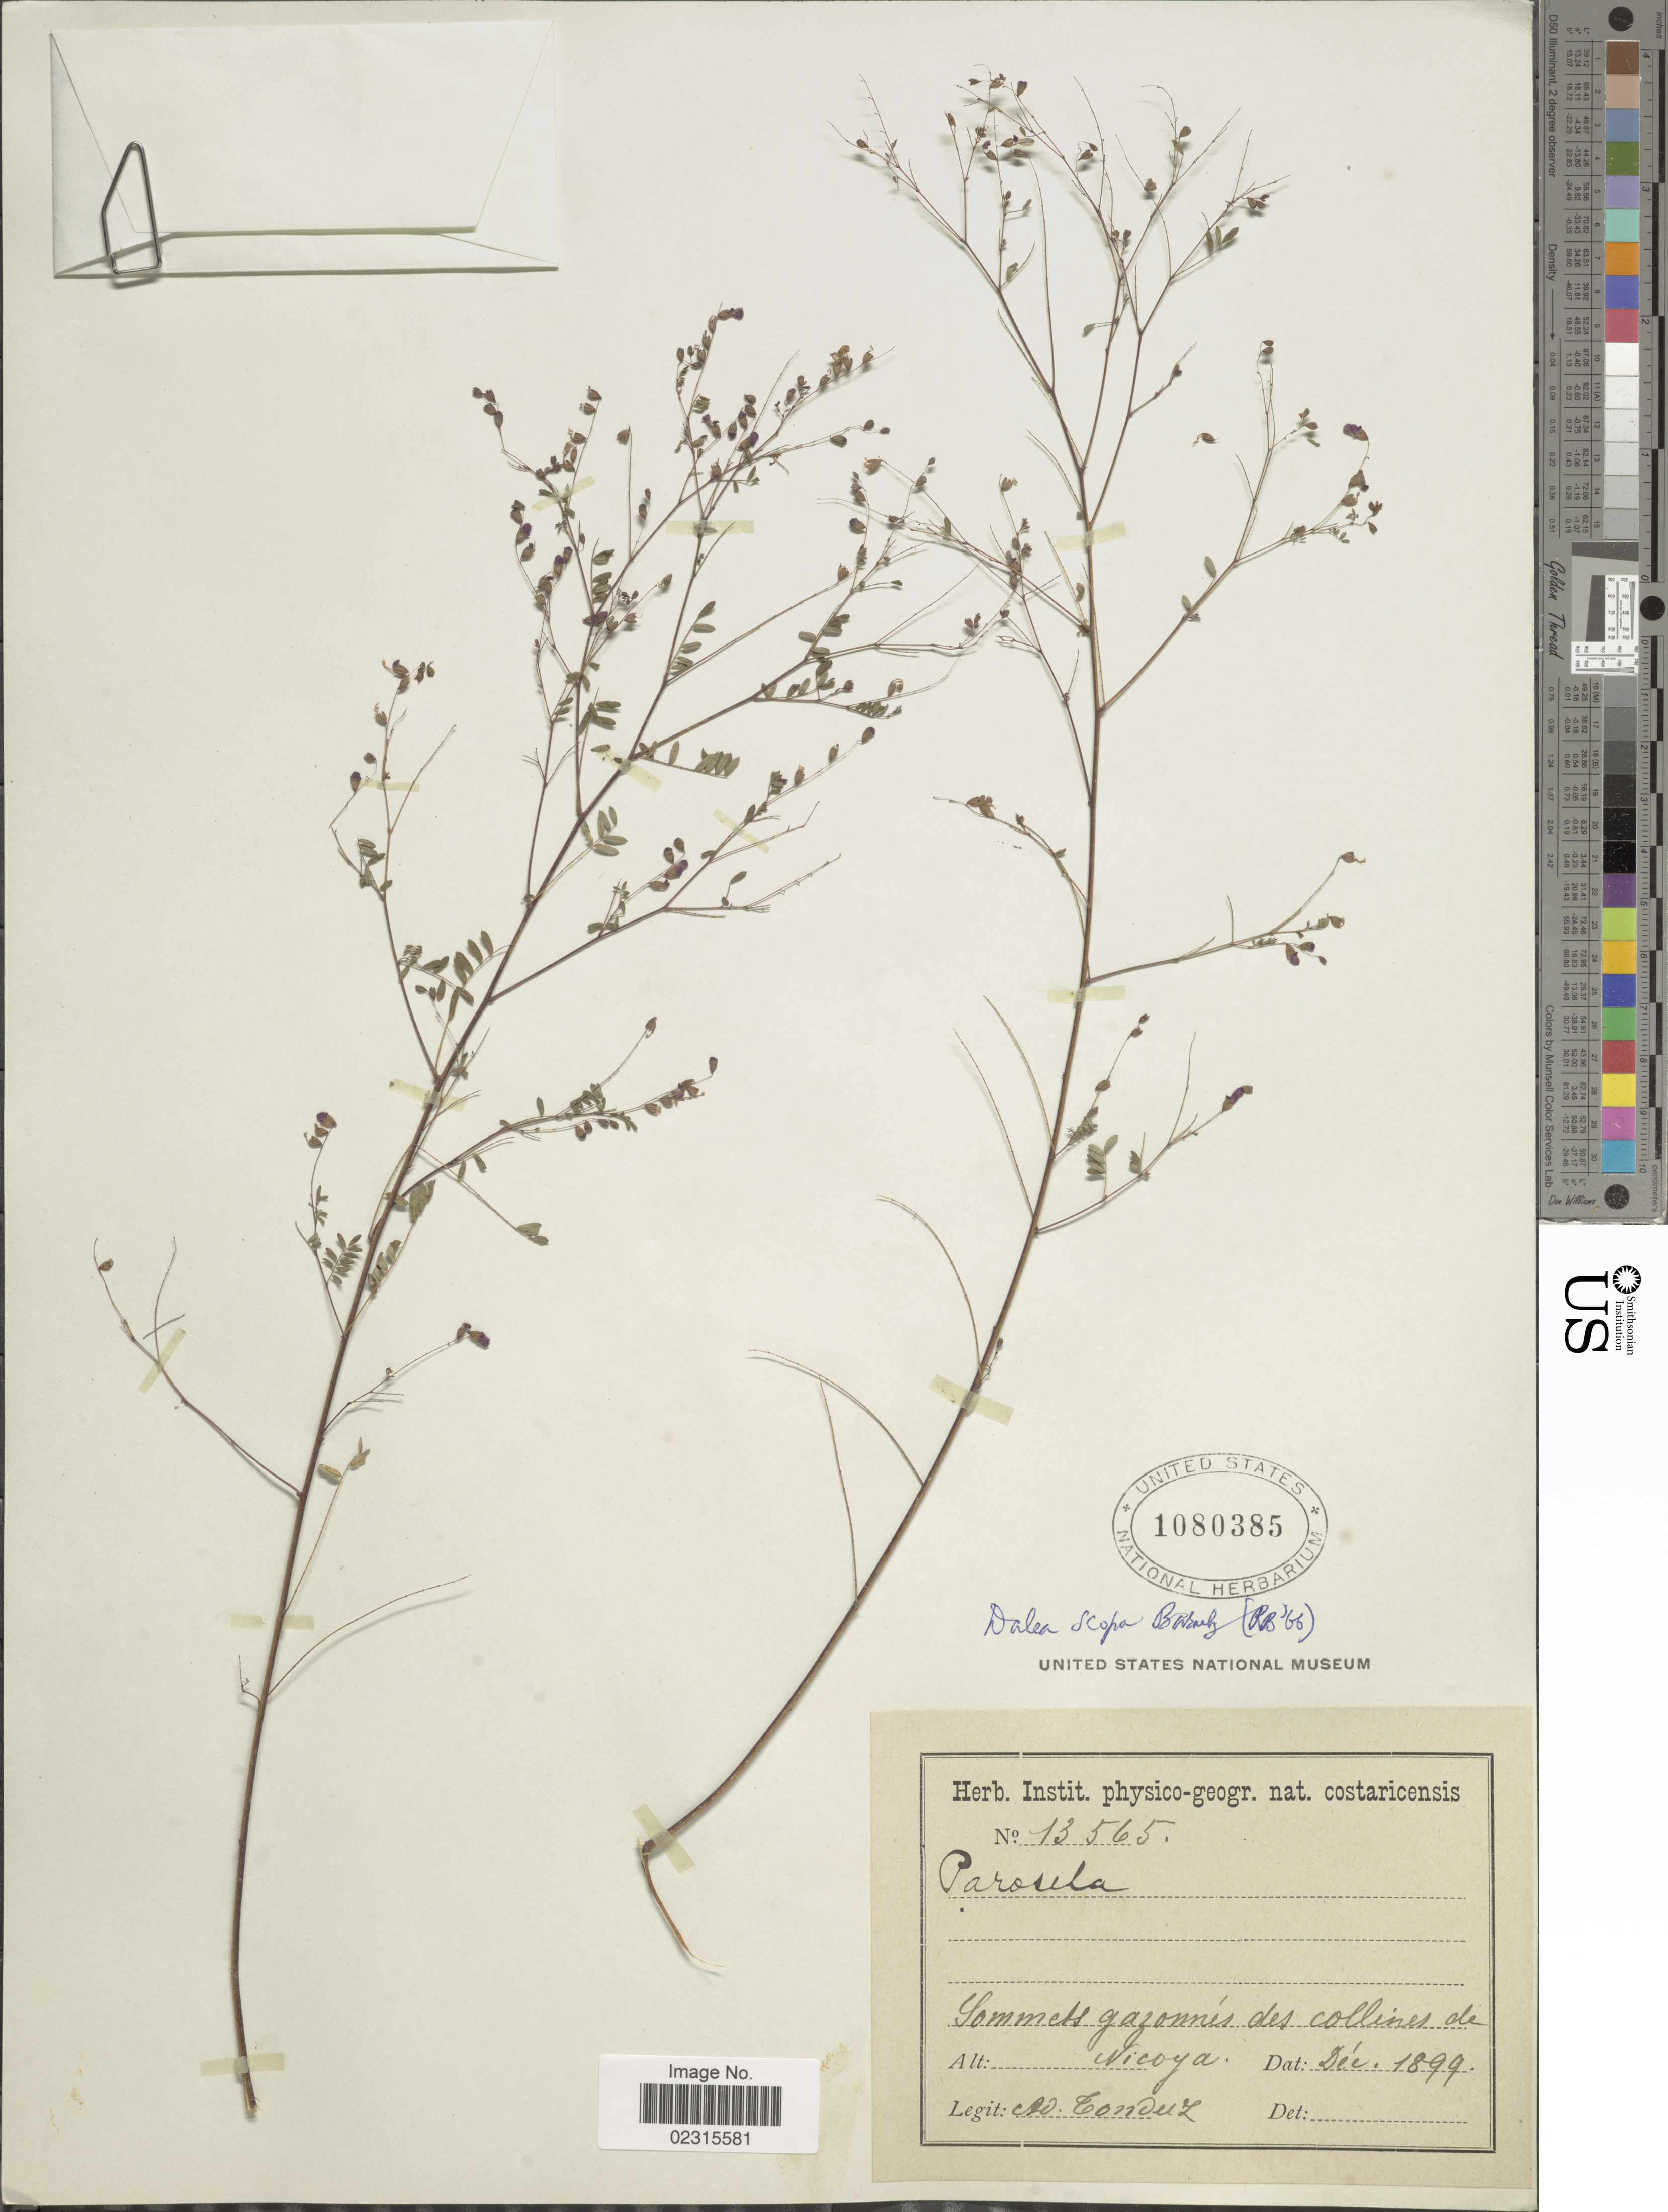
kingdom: Plantae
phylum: Tracheophyta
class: Magnoliopsida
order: Fabales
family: Fabaceae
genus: Marina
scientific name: Marina scopa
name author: Barneby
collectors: A. Tonduz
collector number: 13565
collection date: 1899-12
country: Costa Rica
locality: Sommets gazones des collines de Nicoya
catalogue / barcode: US 1080385